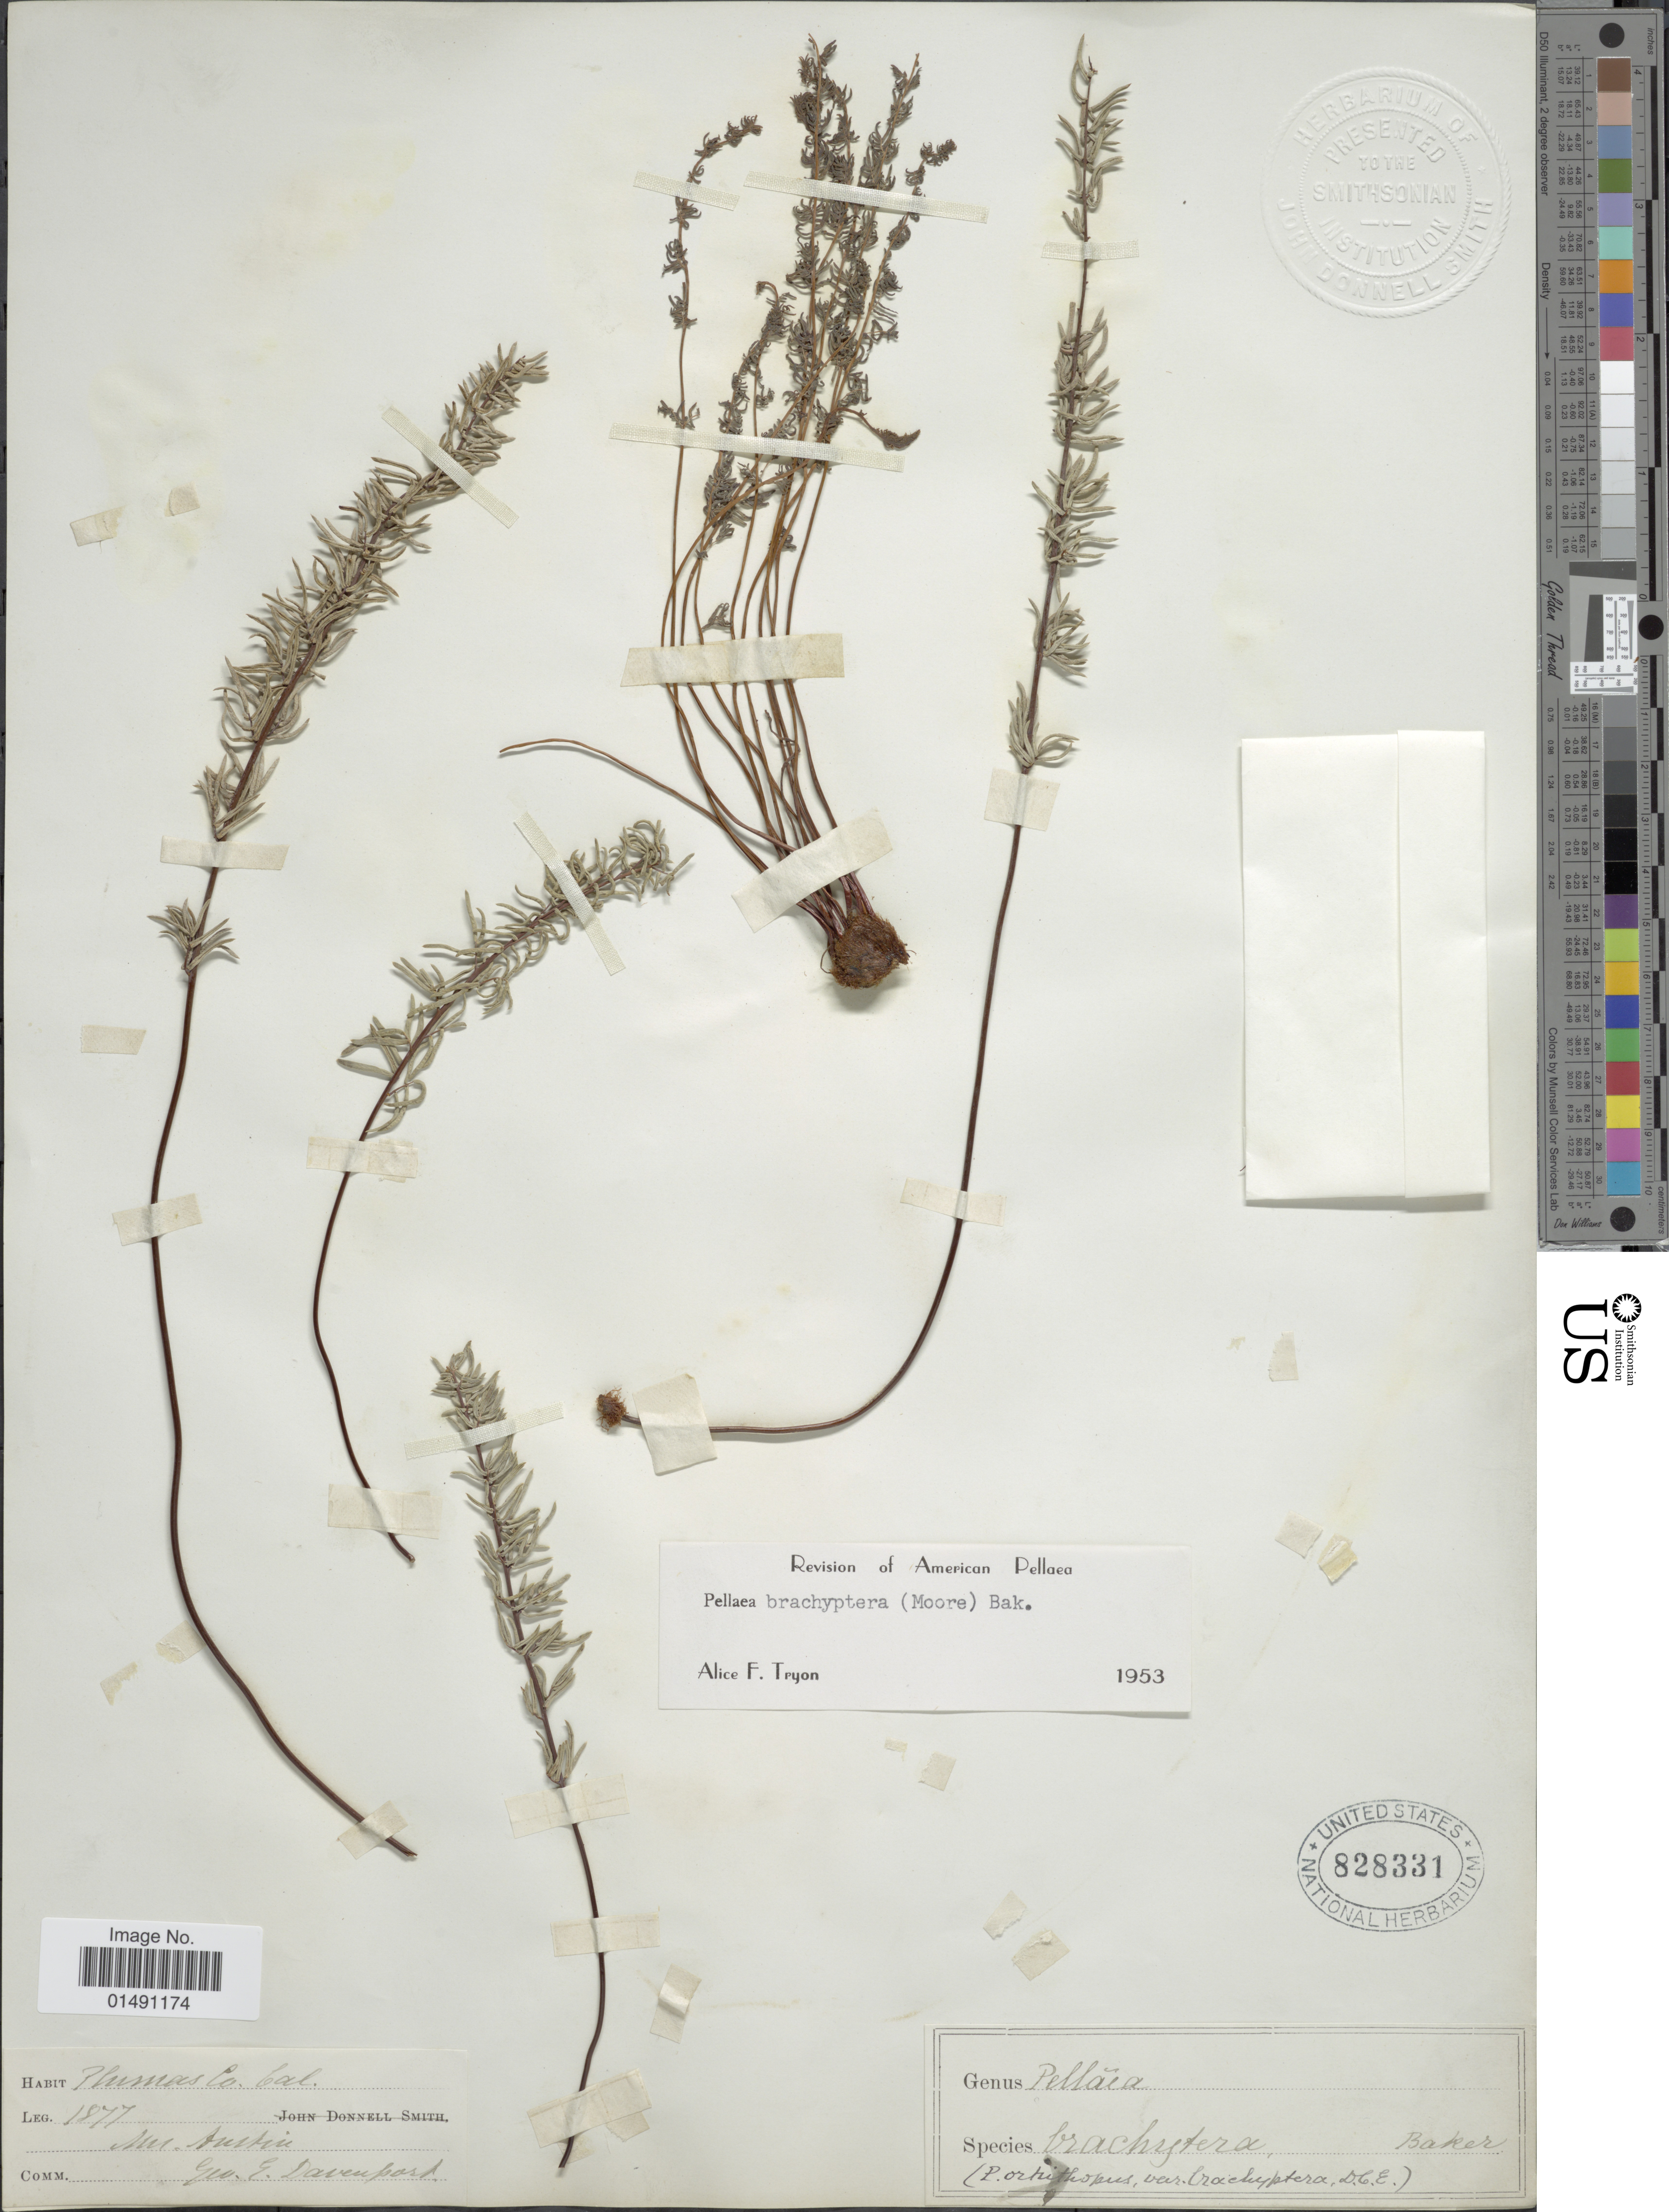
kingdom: Plantae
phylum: Tracheophyta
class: Polypodiopsida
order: Polypodiales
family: Pteridaceae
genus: Pellaea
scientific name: Pellaea brachyptera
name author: (T. Moore) Baker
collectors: -. Austin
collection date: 1877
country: United States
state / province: California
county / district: Plumas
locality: Plumas Co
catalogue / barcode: US 828331